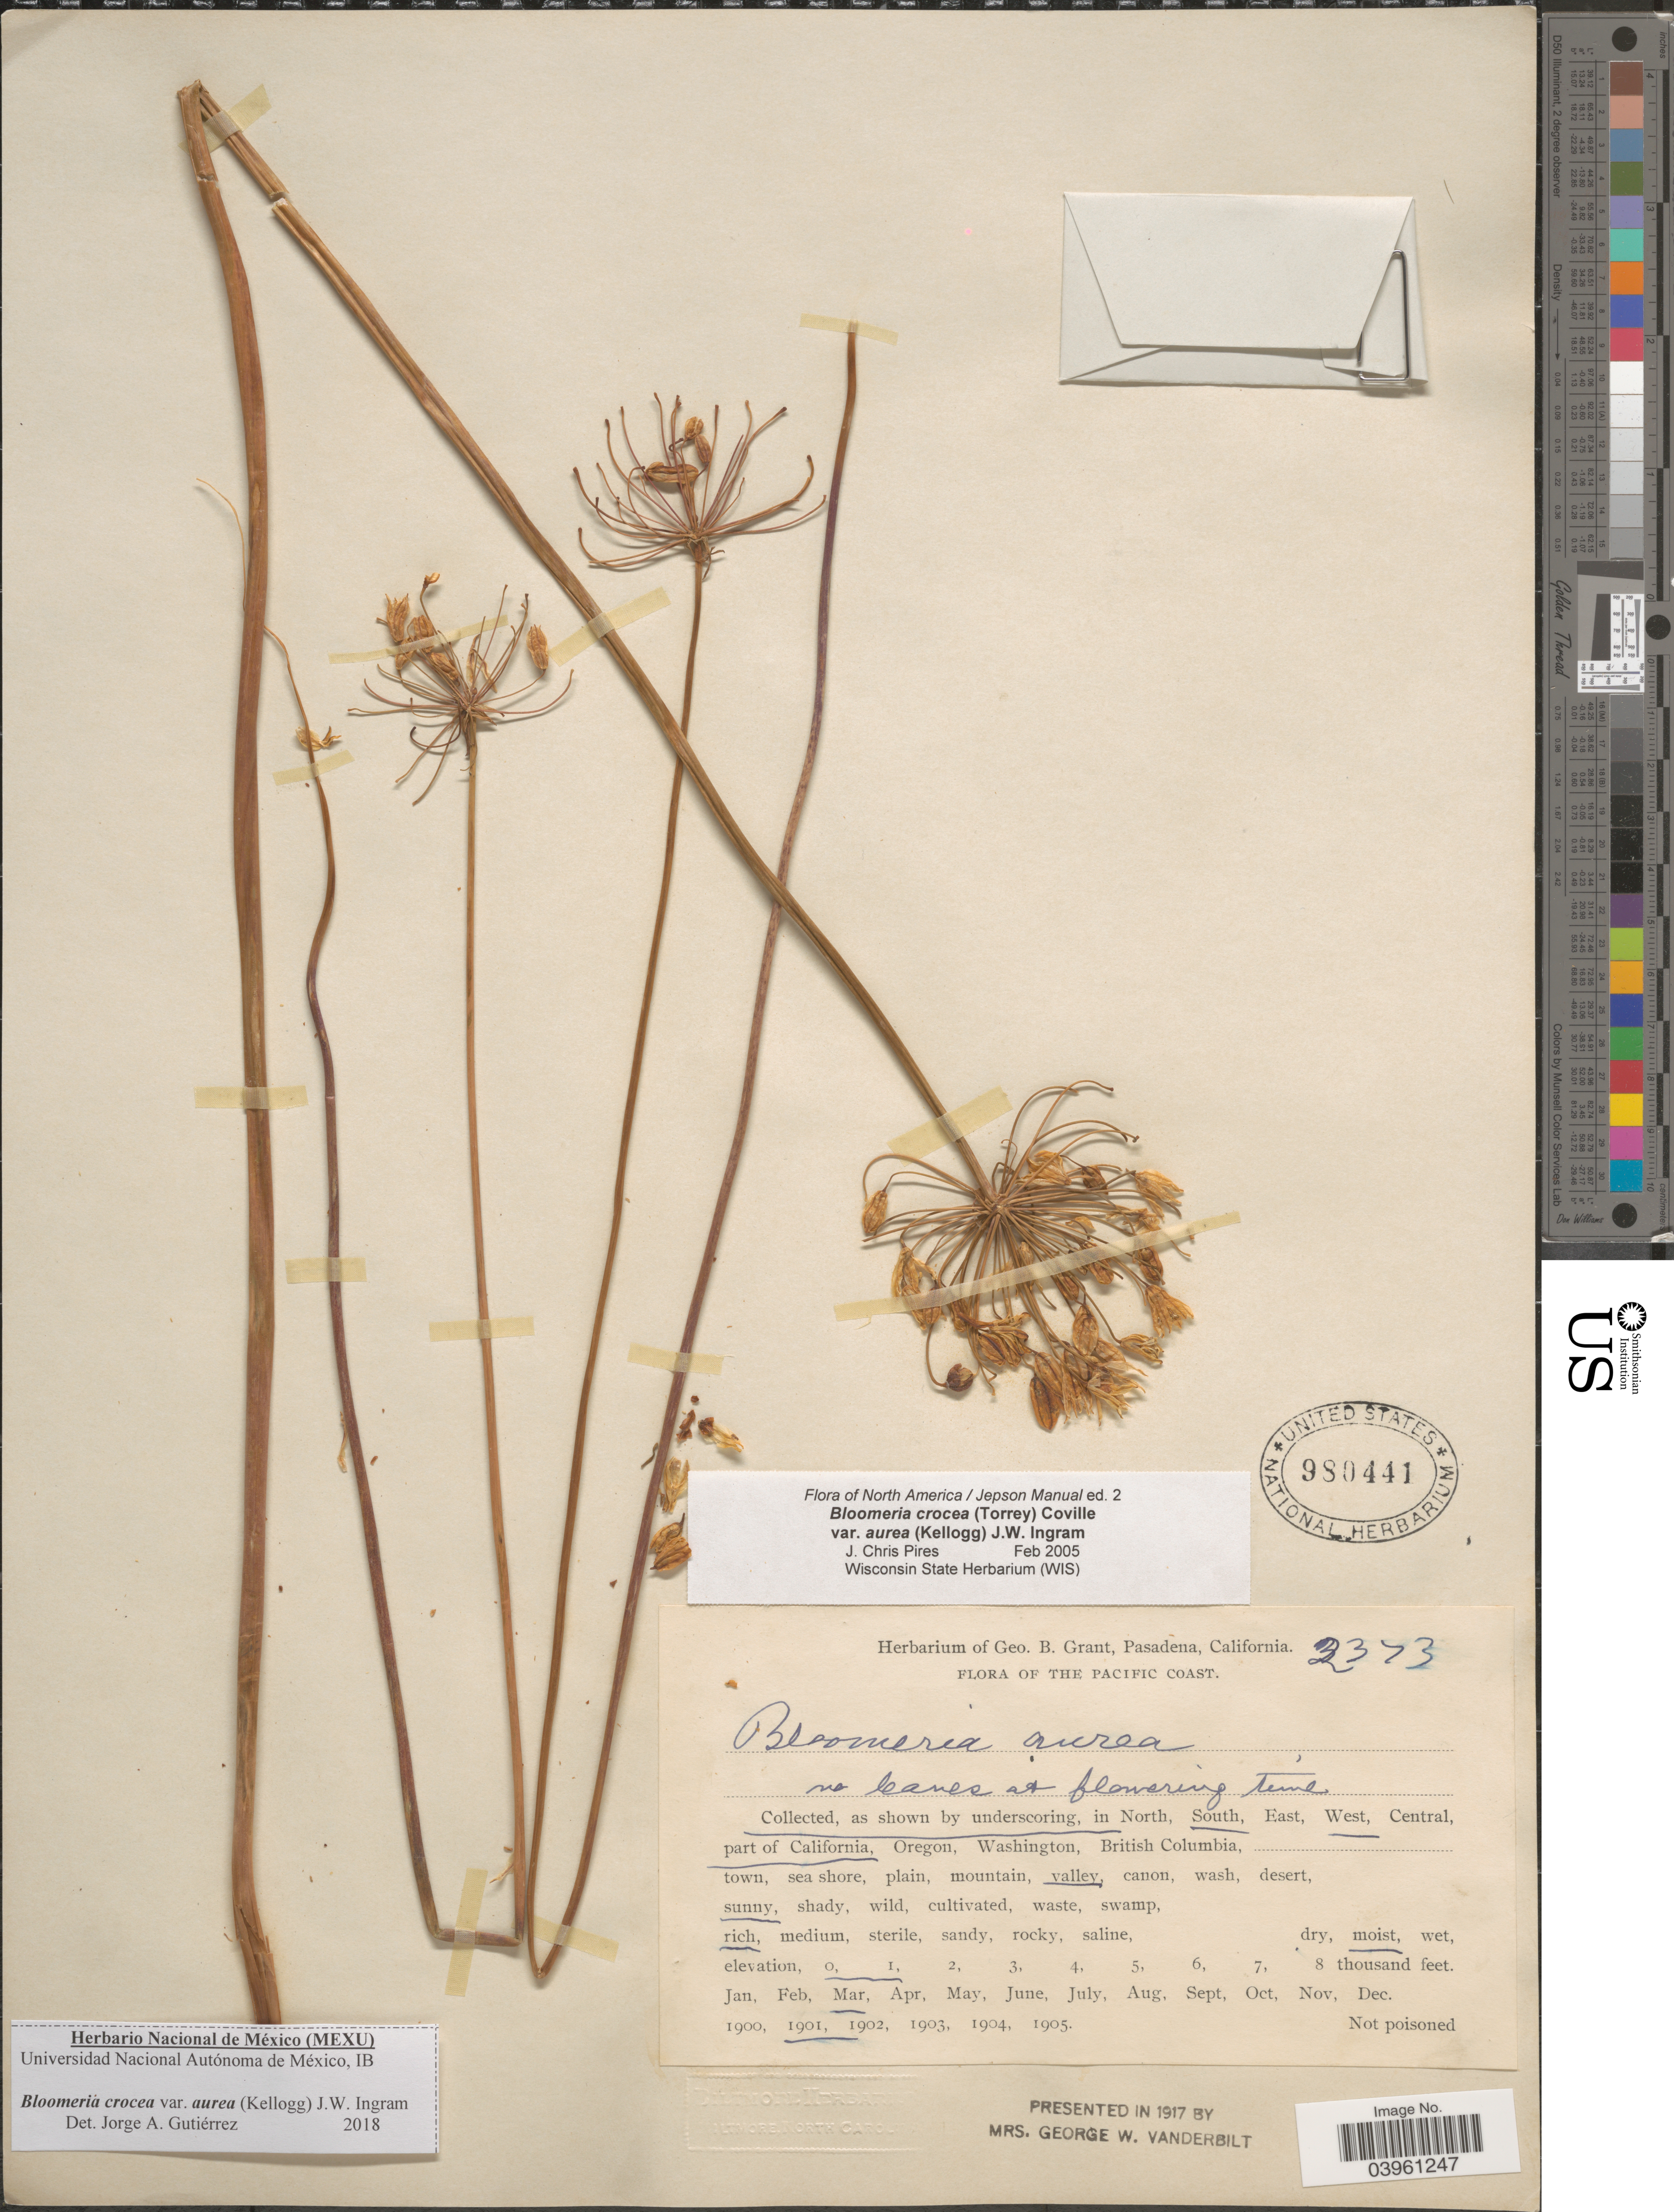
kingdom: Plantae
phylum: Tracheophyta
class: Liliopsida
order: Asparagales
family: Asparagaceae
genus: Bloomeria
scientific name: Bloomeria crocea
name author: (Torr.) Coville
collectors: ex herb. Geo. B. Grant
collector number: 2373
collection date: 1901-03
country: United States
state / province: California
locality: The Pacific Coast. In South, West, part of California. Valley.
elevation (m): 0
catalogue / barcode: US 980441